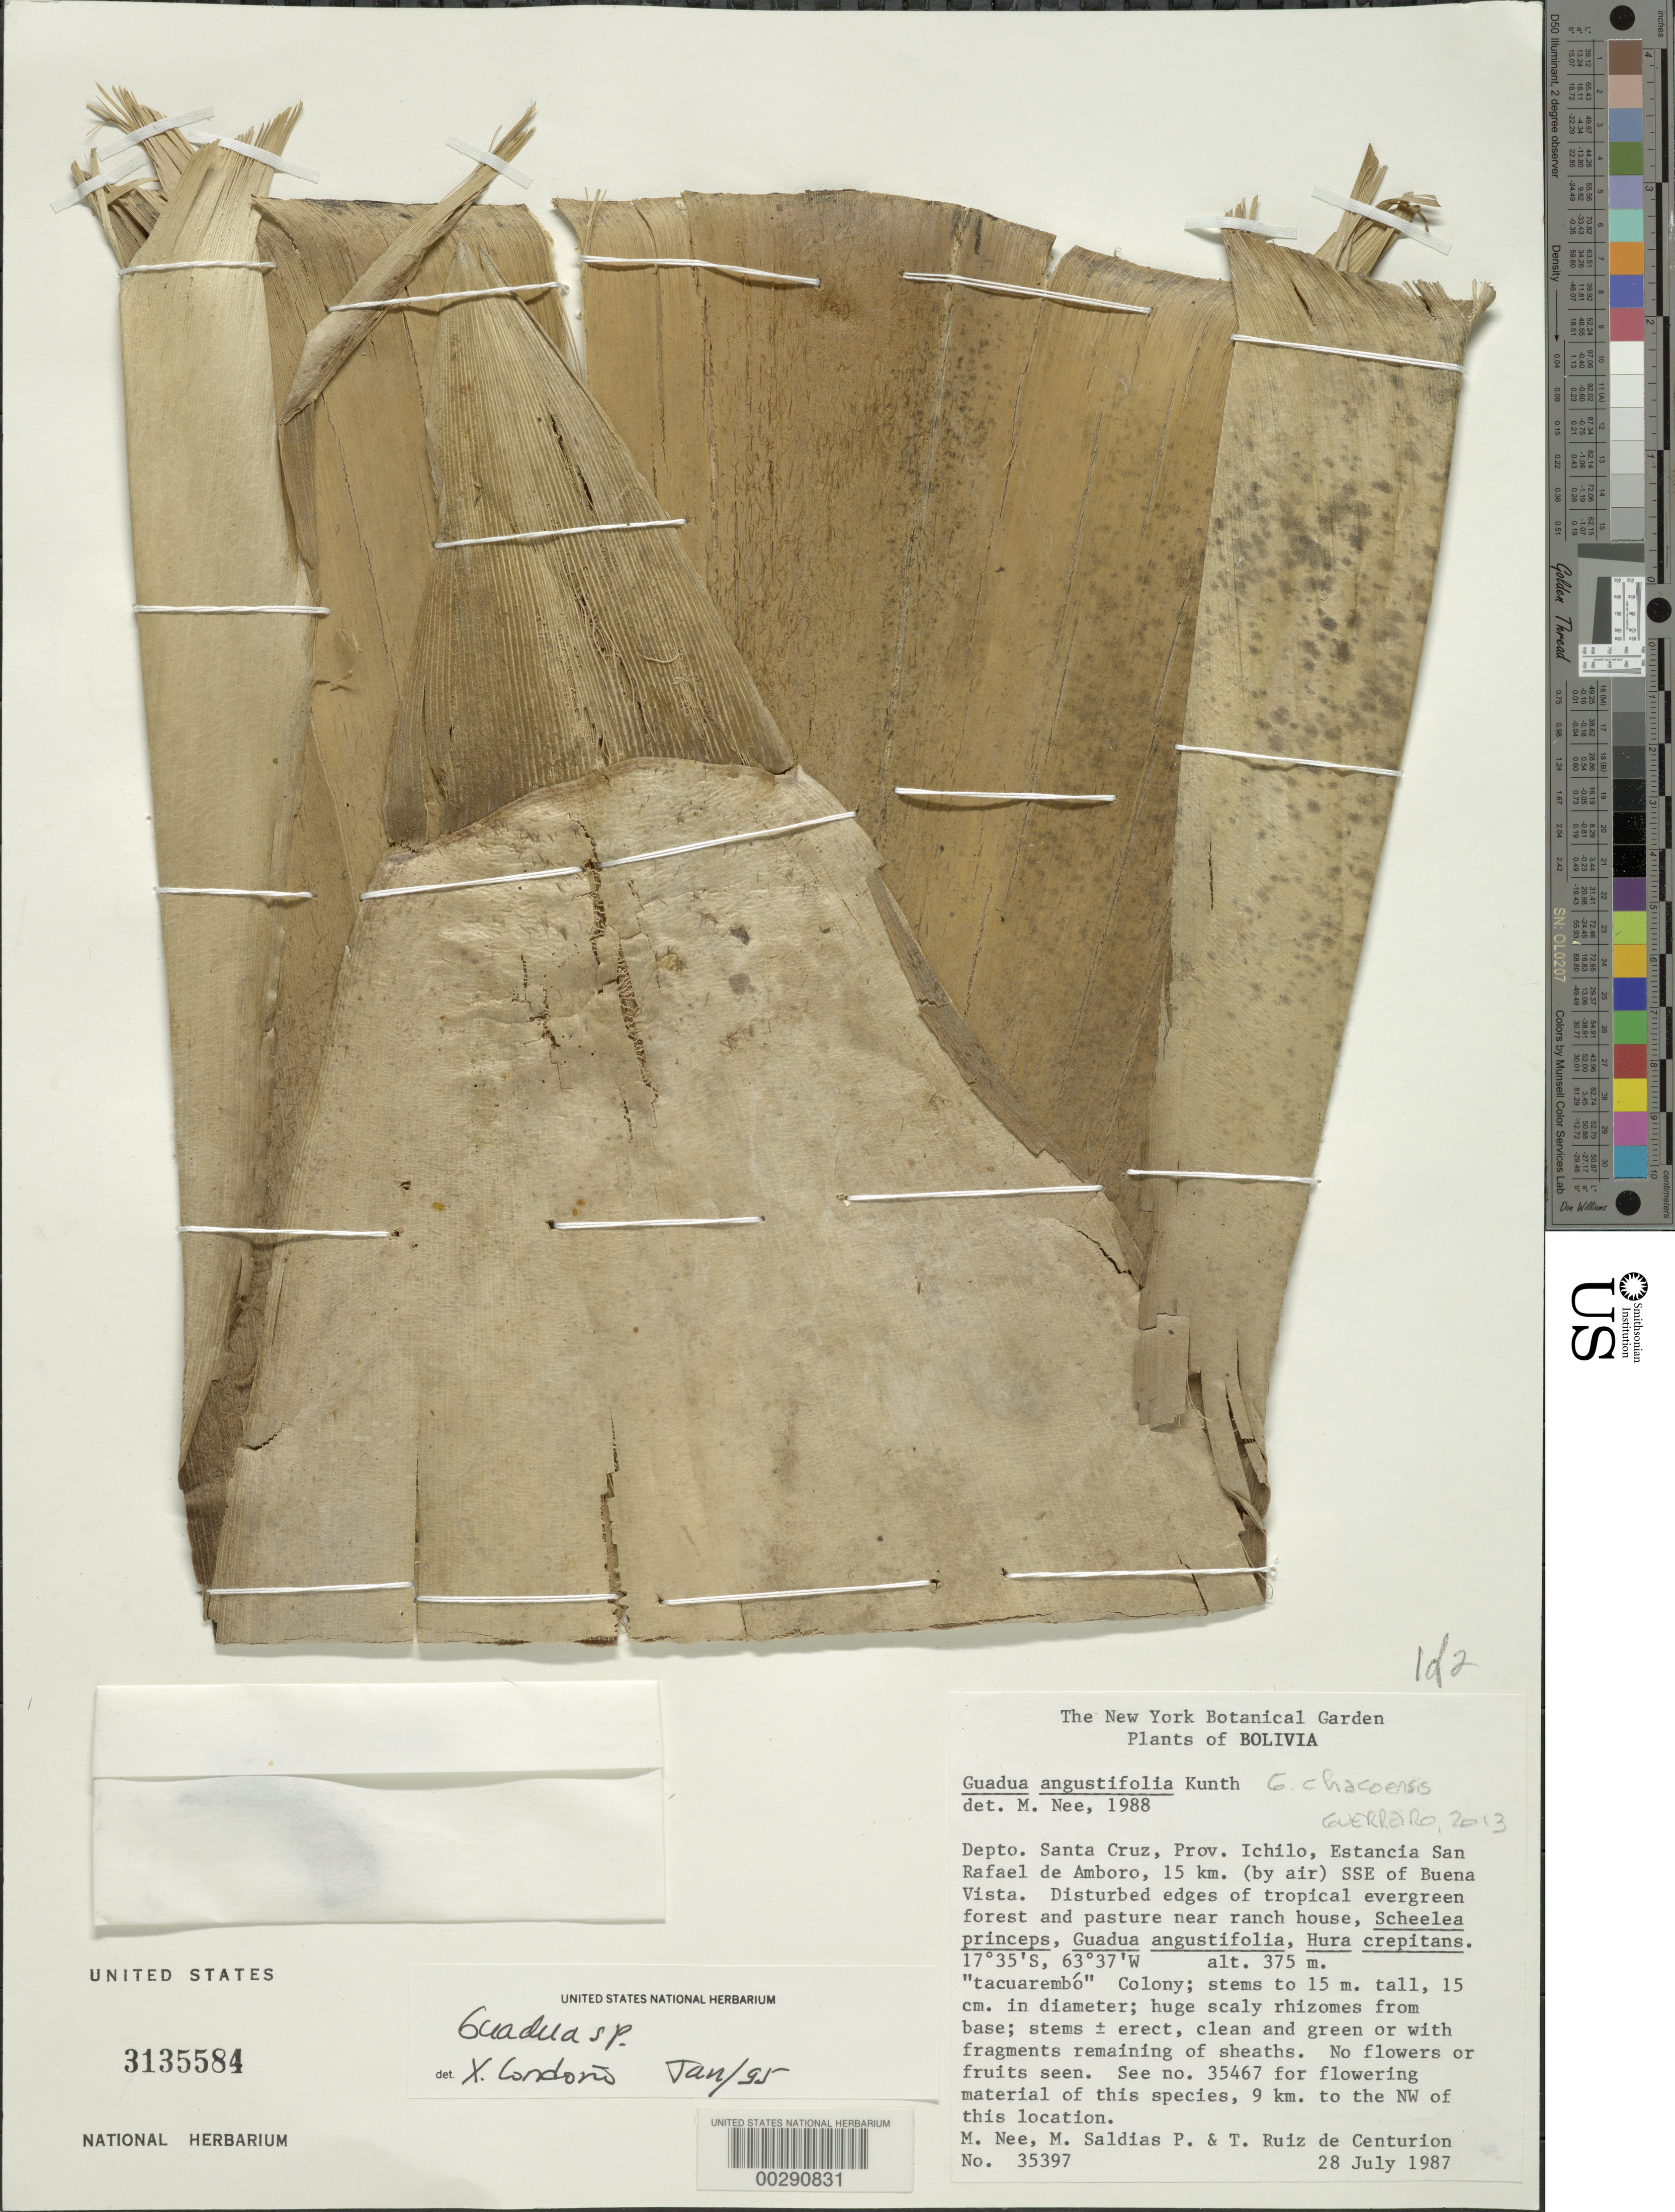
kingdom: Plantae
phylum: Tracheophyta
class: Liliopsida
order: Poales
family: Poaceae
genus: Guadua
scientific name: Guadua chacoensis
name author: (Rojas) Londoño & P.M. Peterson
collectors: M. Nee, M. Saldias P. & T. De Centurion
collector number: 35397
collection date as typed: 28 Jul 1987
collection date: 1987-07-28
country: Bolivia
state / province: Santa Cruz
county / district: Ichilo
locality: Estancia San Rafael do Amboro, 15 km (by air) SSE of Buena Vista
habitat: Disturbed edges of tropical evergreen forest and pasture near ranch house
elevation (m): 375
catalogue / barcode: US 3135584